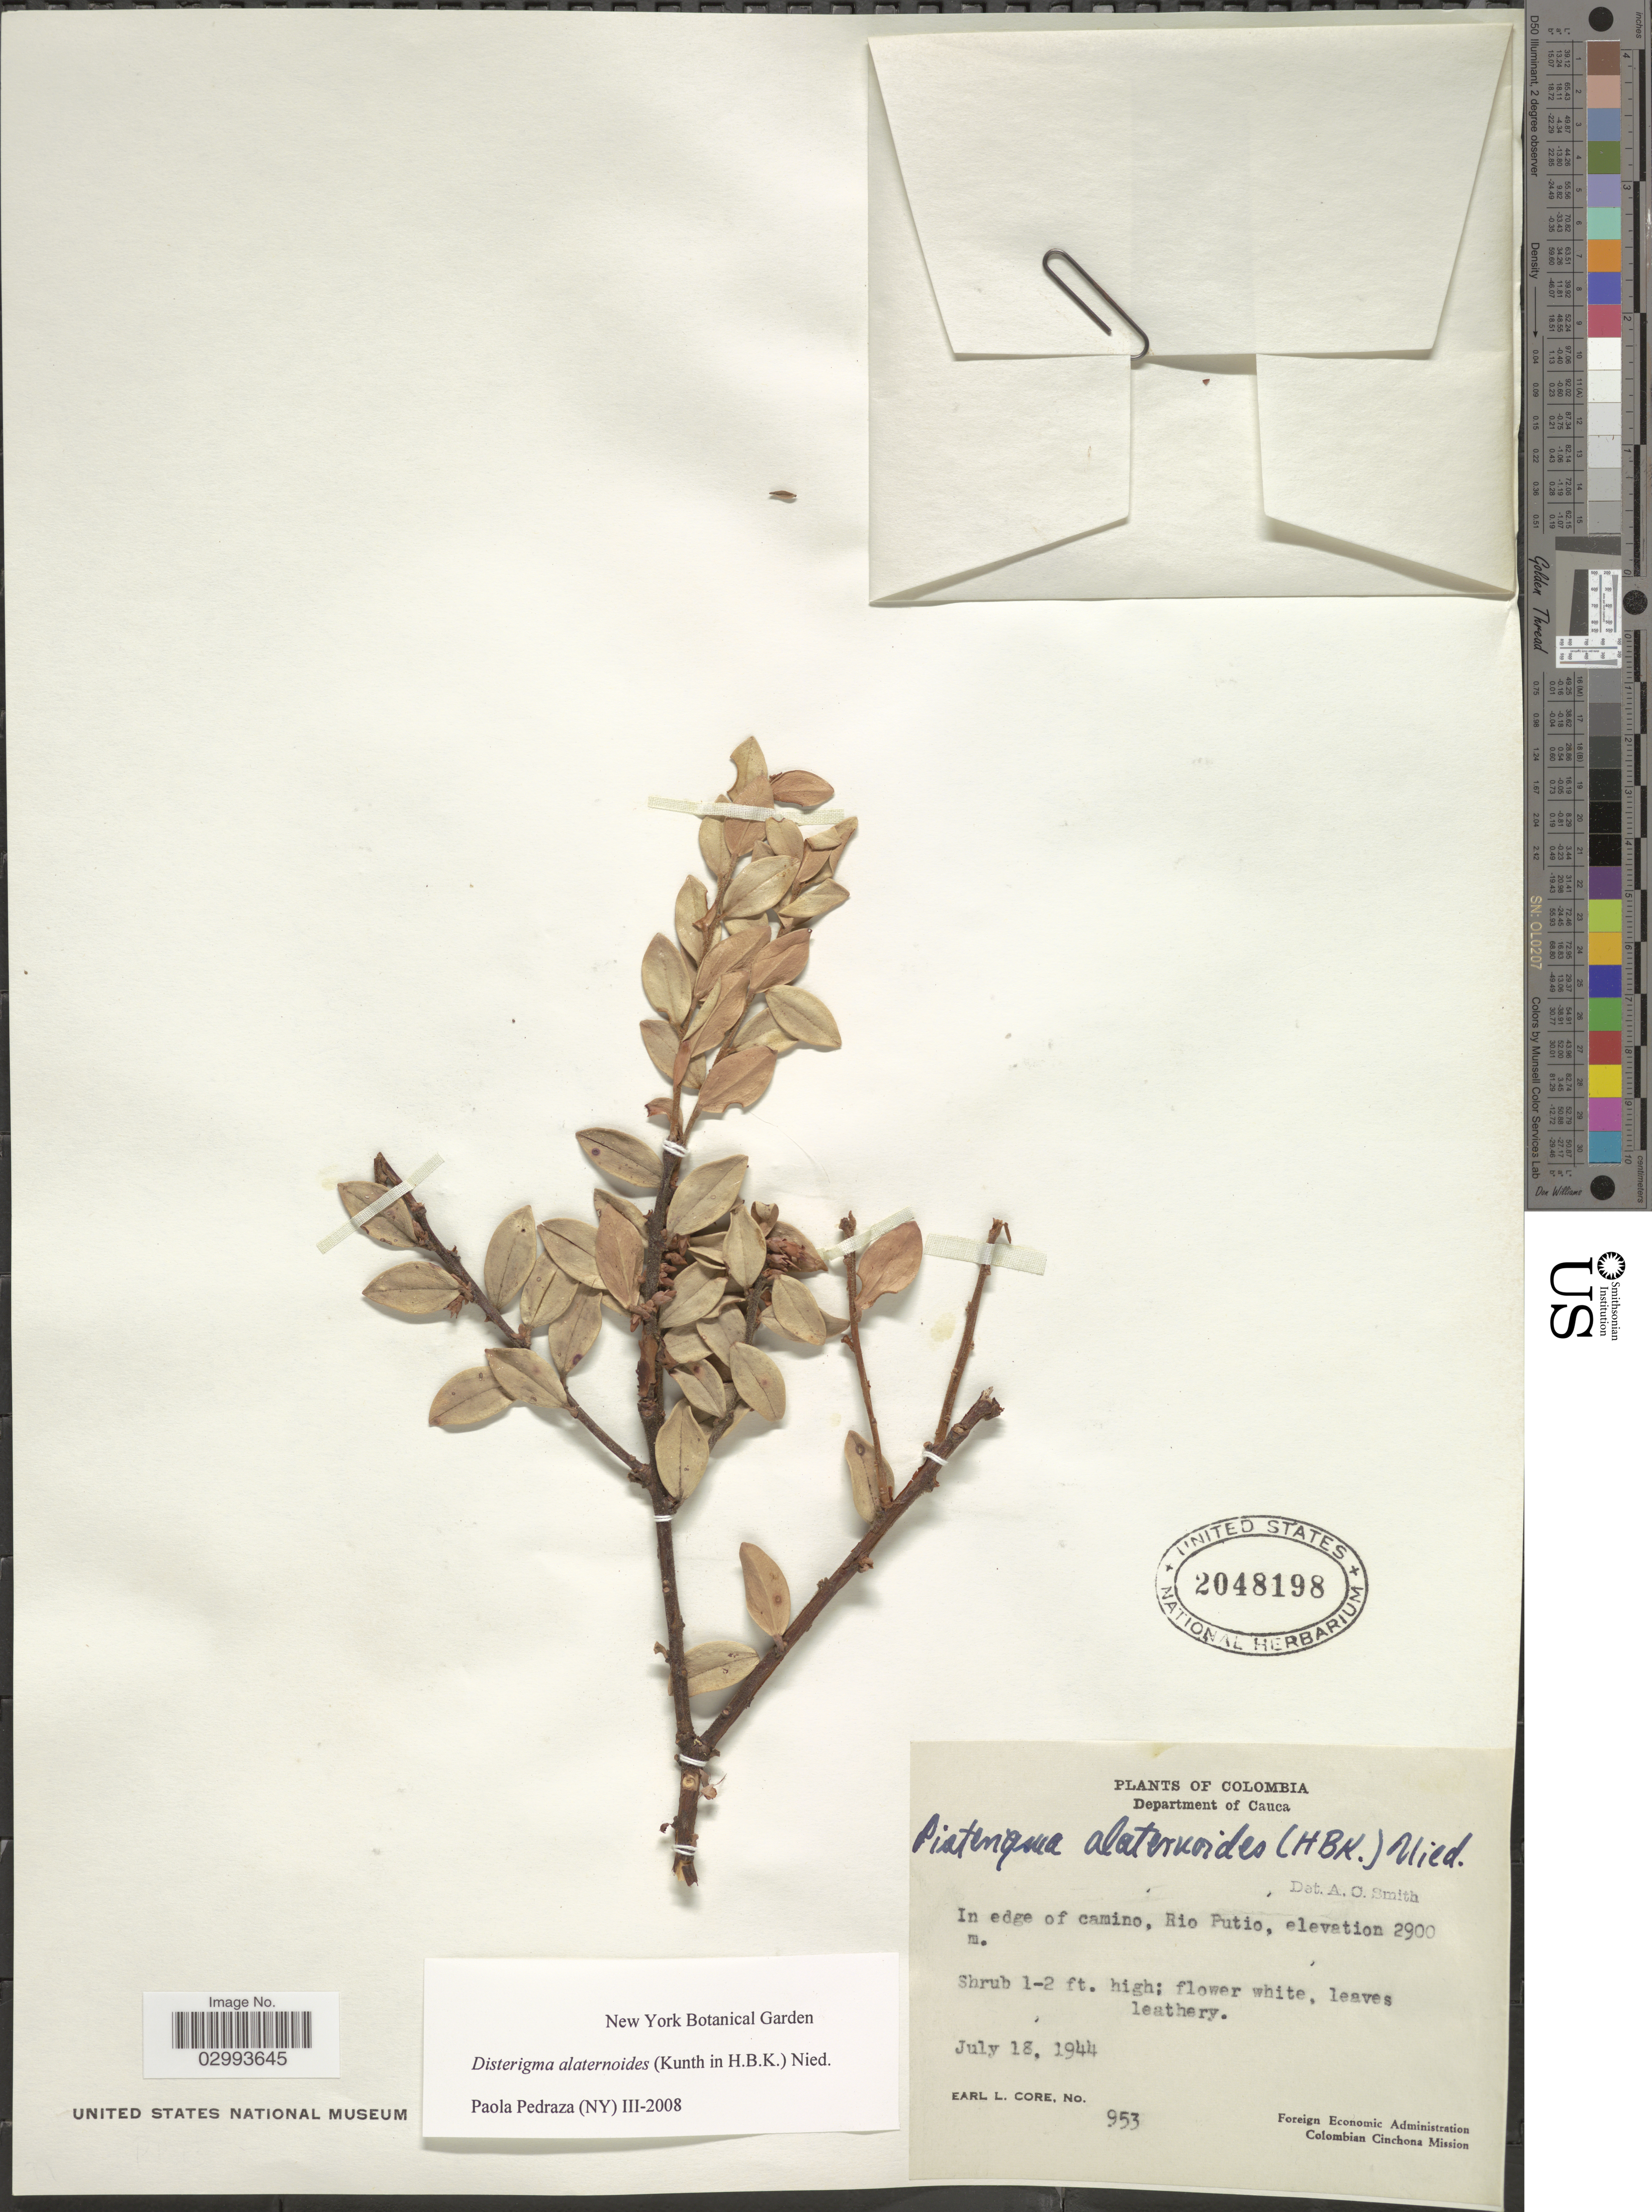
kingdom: Plantae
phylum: Tracheophyta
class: Magnoliopsida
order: Ericales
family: Ericaceae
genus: Disterigma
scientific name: Disterigma alaternoides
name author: (Kunth) Nied.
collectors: E. L. Core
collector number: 953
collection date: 1944-07-18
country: Colombia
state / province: Cauca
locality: Department of Cauca, In edge of camino, Rio Putio.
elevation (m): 2900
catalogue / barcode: US 2048198